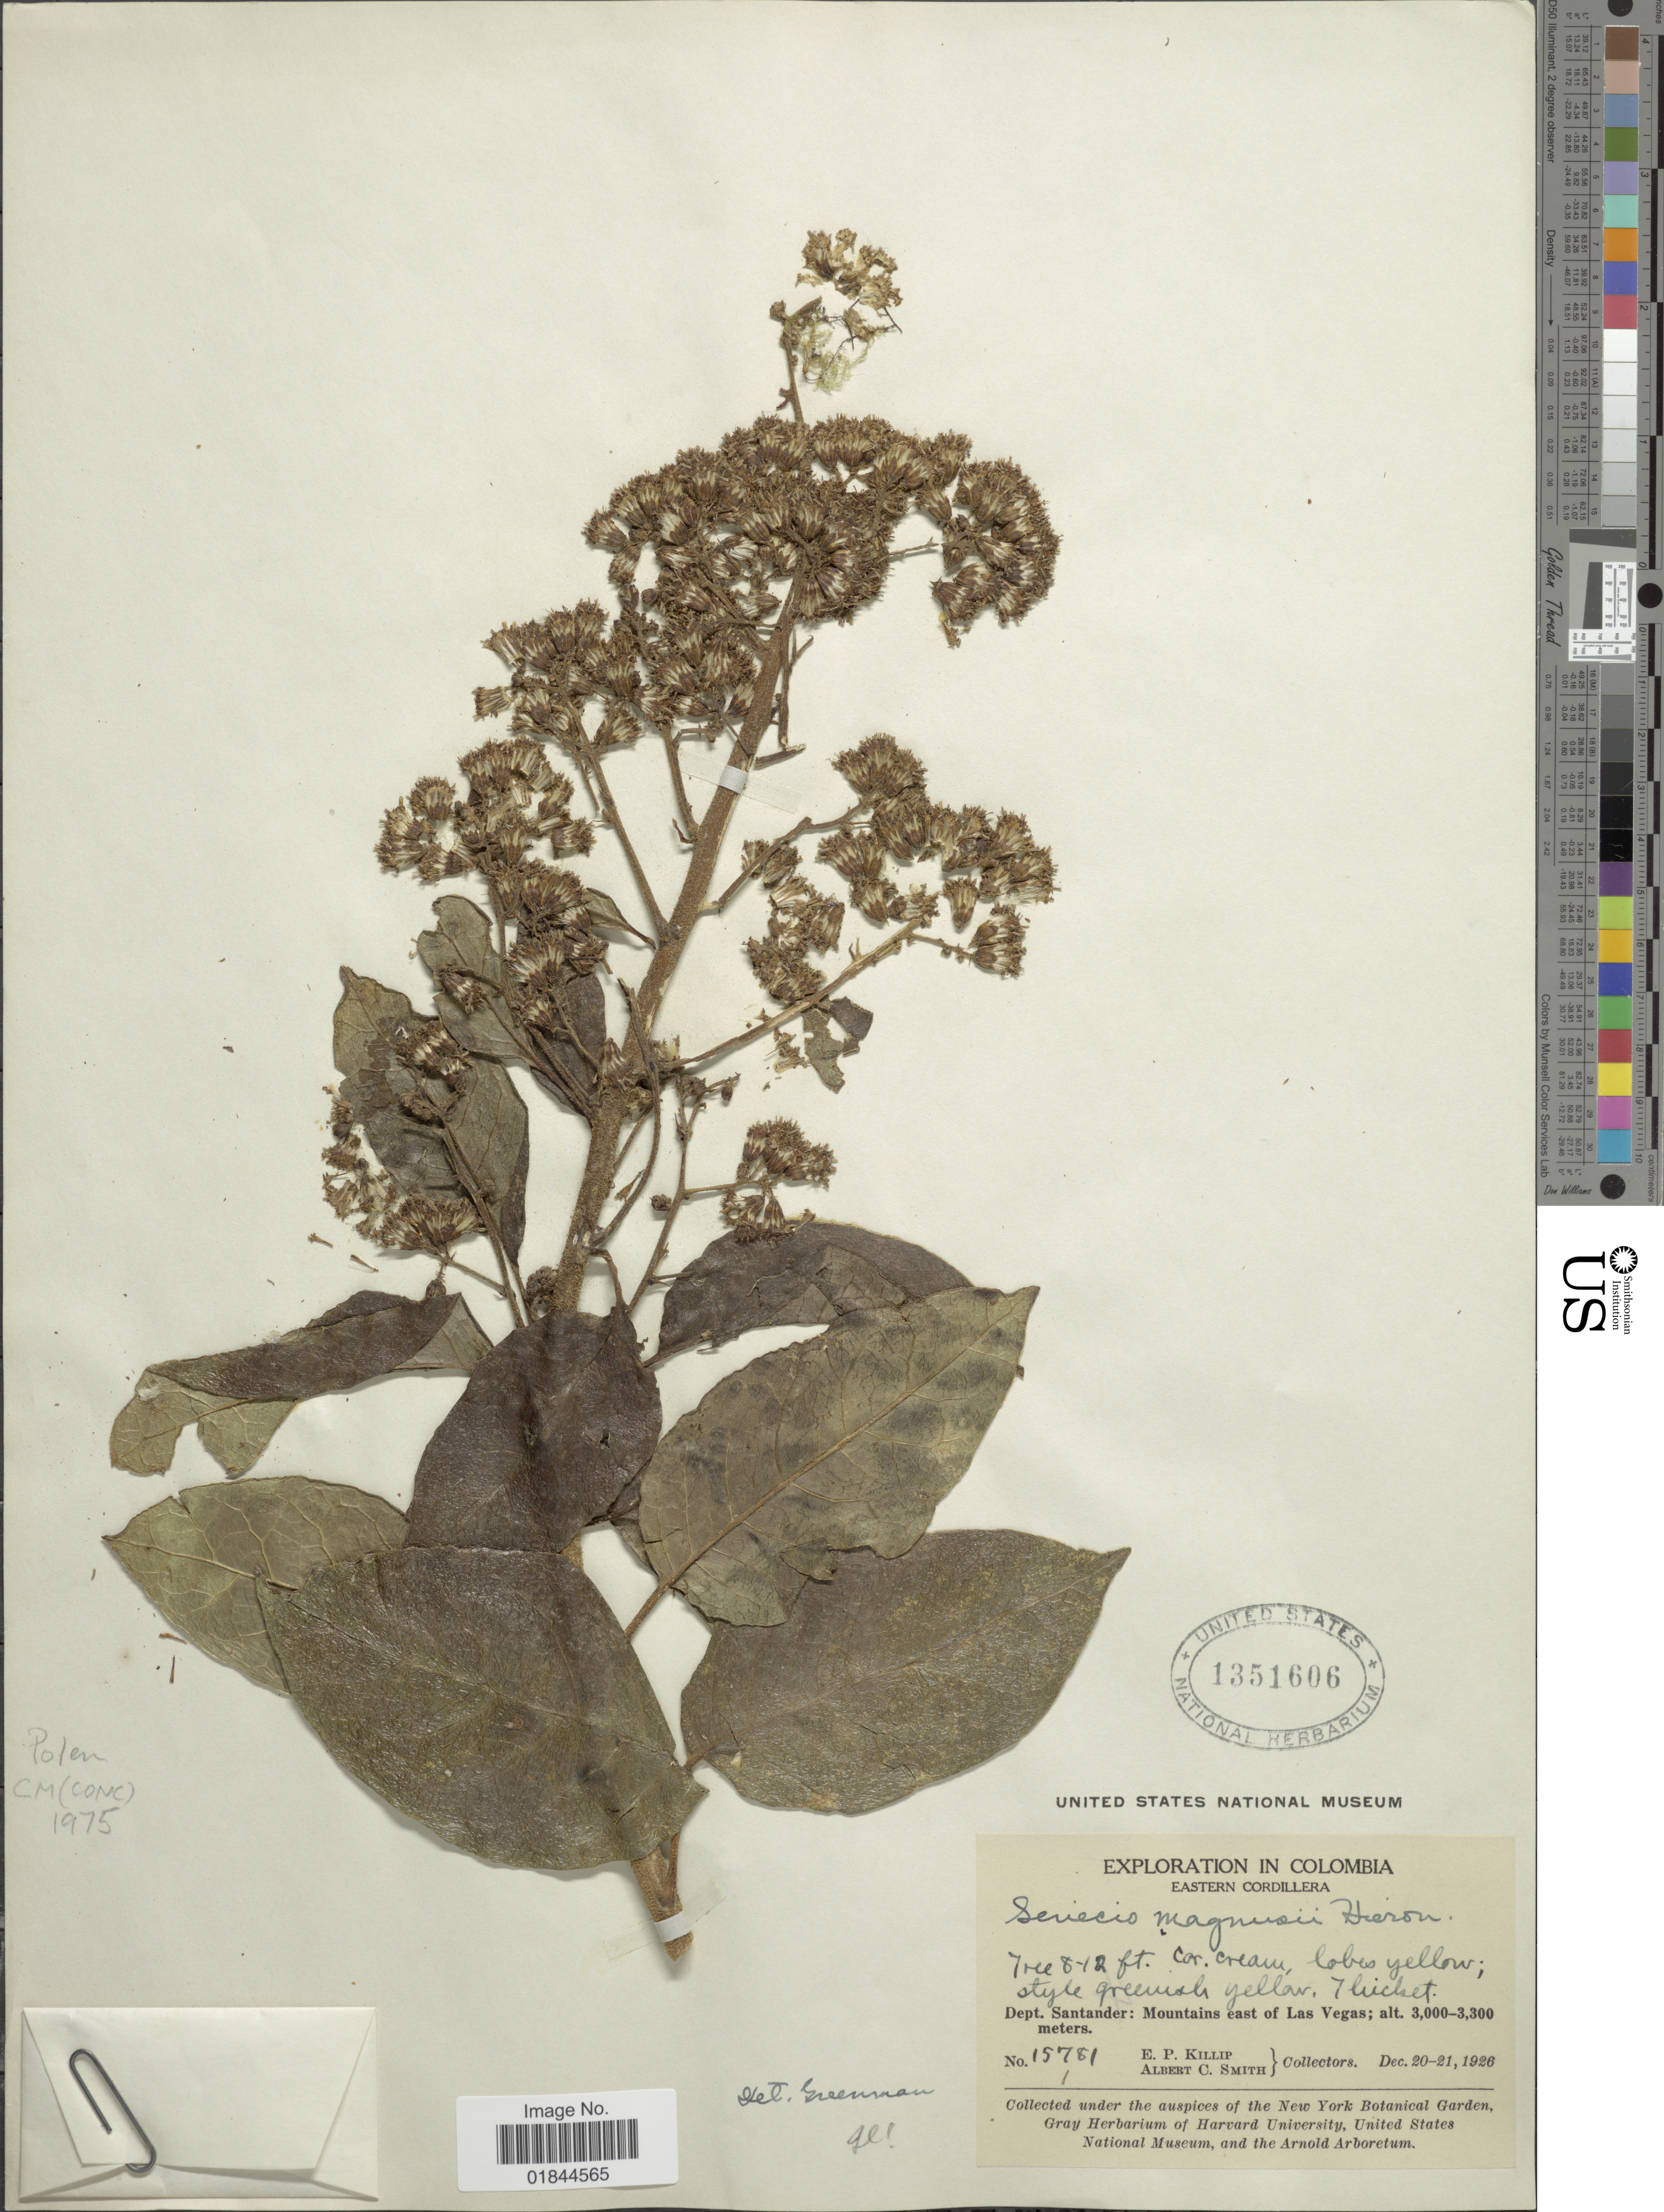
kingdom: Plantae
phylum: Tracheophyta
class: Magnoliopsida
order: Asterales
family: Asteraceae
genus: Pentacalia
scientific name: Pentacalia magnusii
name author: (Hieron.) Cuatrec.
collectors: E. P. Killip & A. C. Smith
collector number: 15781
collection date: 1926-12-20/1926-12-21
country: Colombia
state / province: Santander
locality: Eastern Cordillera, Mountains east of Las Vegas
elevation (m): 3000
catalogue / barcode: US 1351606